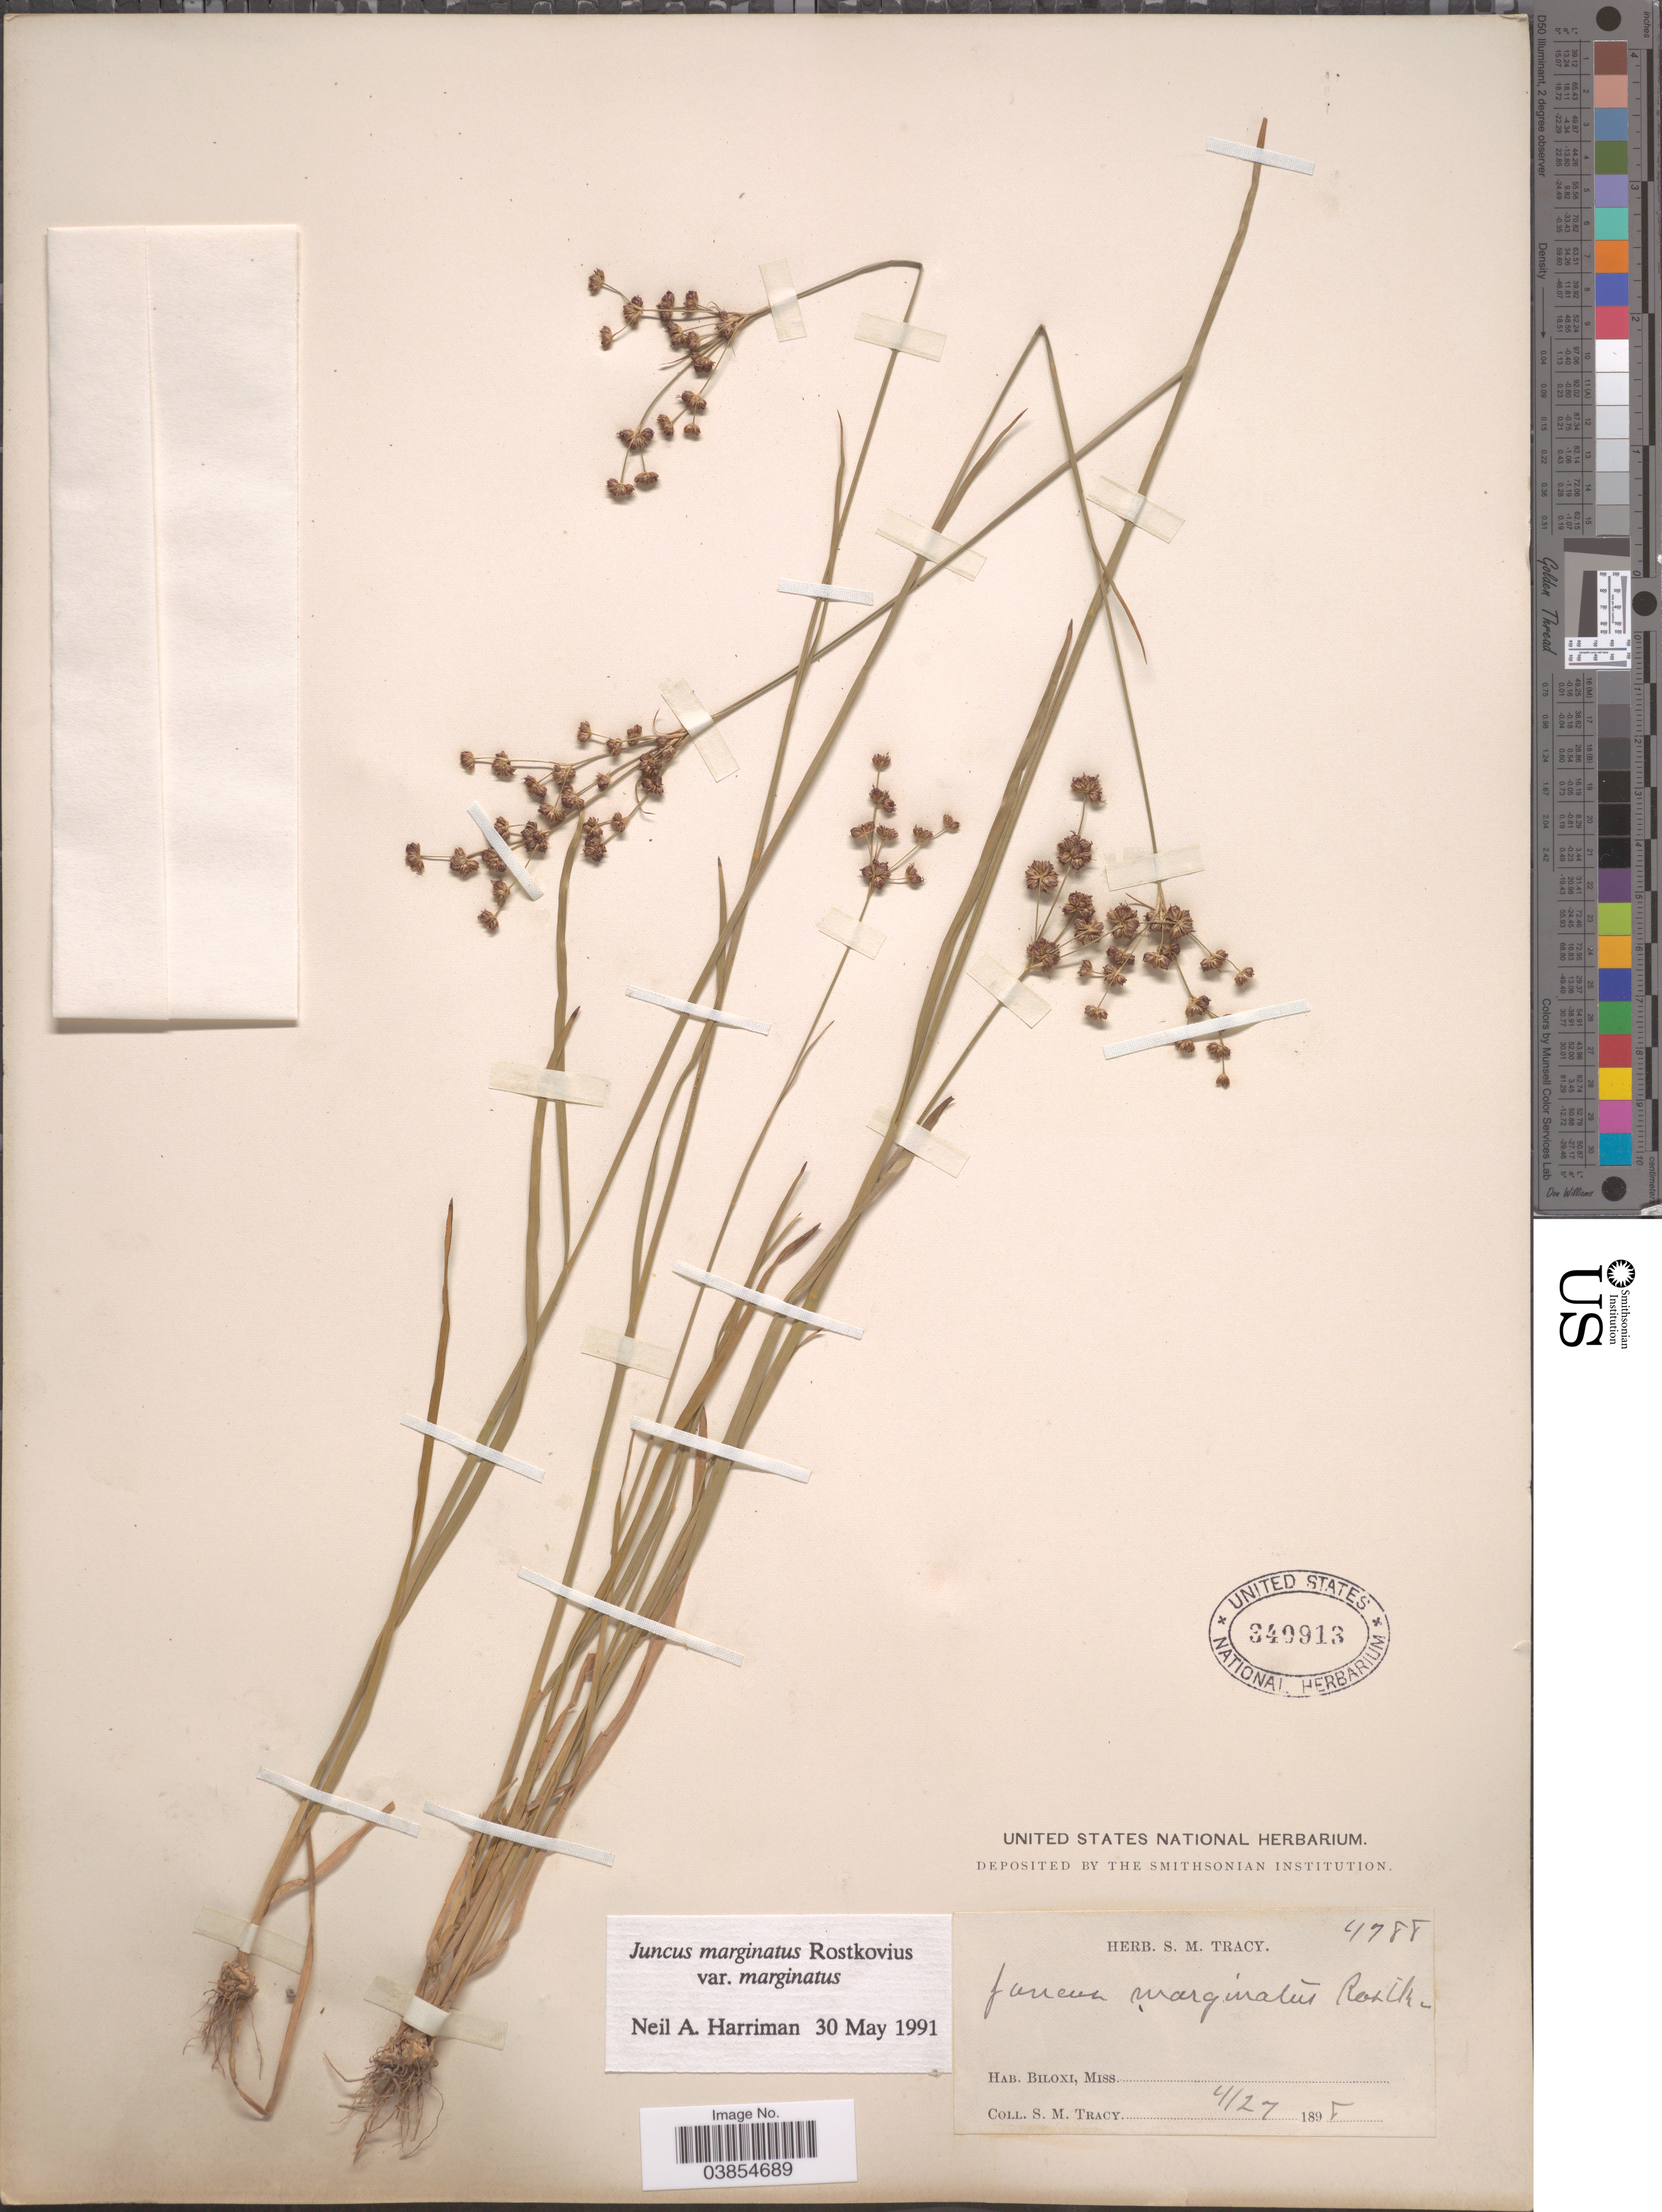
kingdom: Plantae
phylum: Tracheophyta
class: Liliopsida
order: Poales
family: Juncaceae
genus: Juncus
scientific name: Juncus marginatus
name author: Rostk.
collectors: S. M. Tracy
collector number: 4788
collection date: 1898-04-27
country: United States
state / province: Mississippi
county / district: Harrison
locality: Biloxi.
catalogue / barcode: US 340913